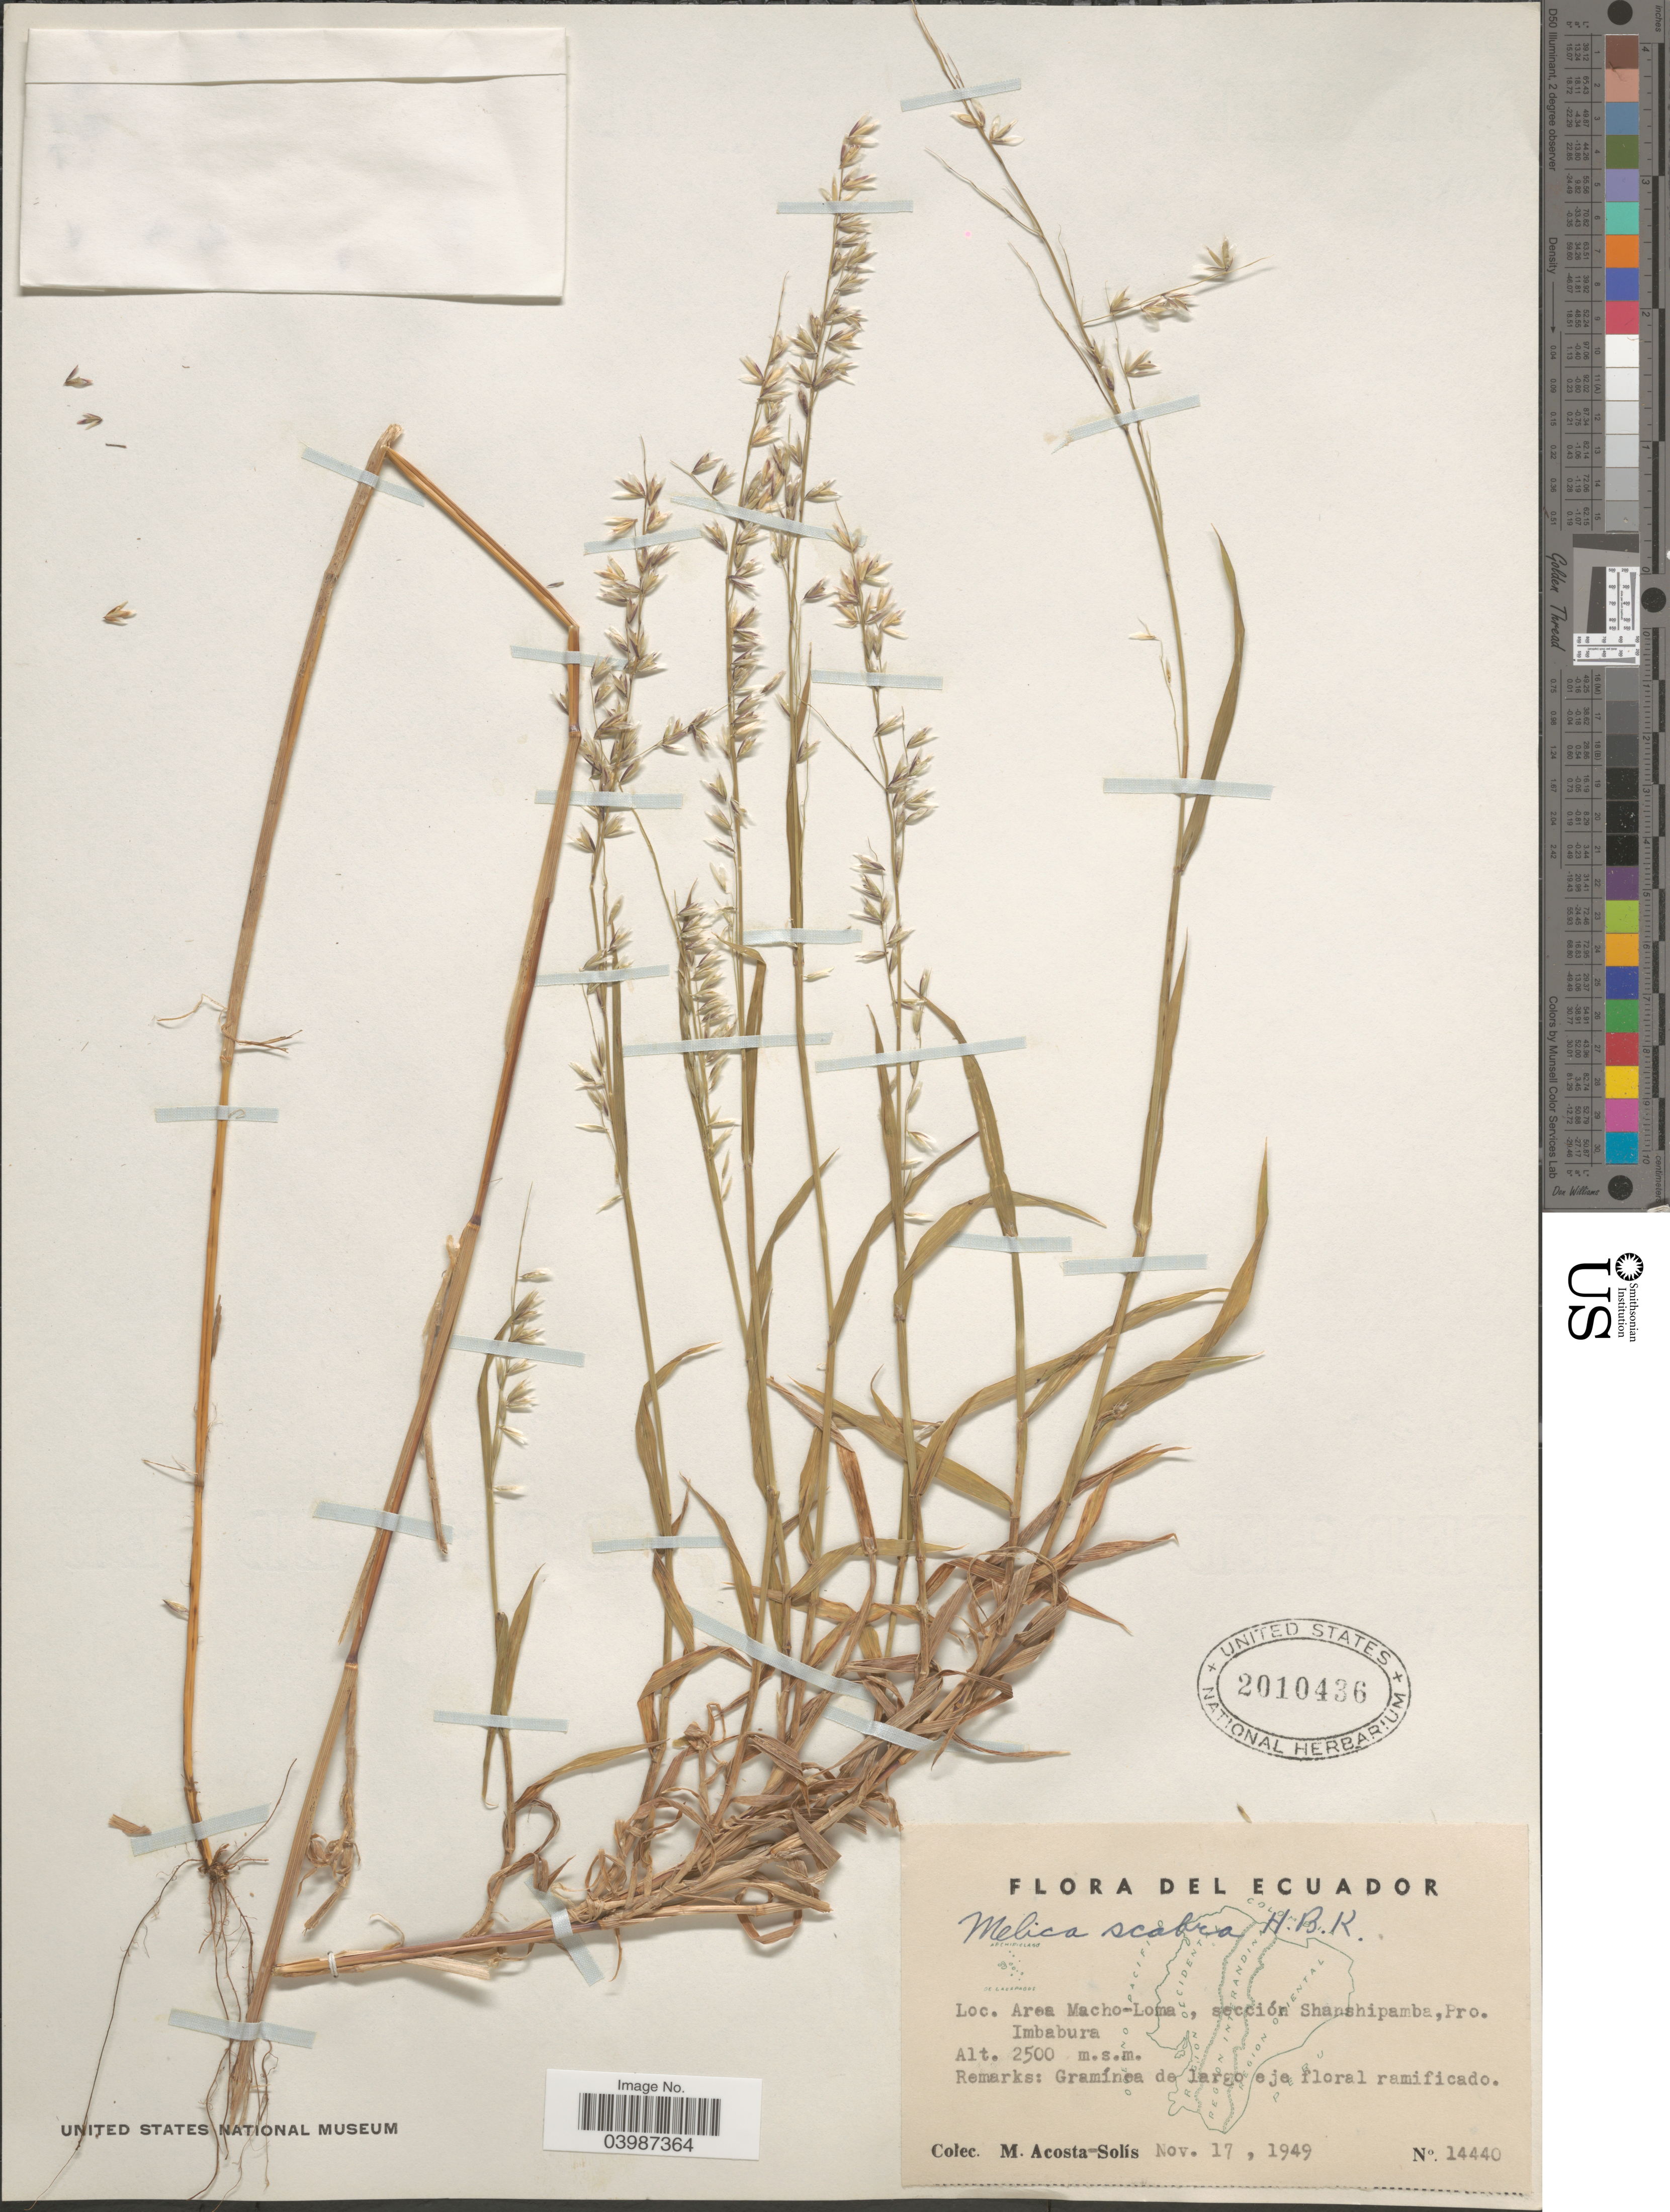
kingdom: Plantae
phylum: Tracheophyta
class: Liliopsida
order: Poales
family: Poaceae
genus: Melica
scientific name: Melica scabra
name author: Kunth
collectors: M. Acosta Solis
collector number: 14440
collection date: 1949-11-17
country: Ecuador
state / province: Imbabura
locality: Area Macho-Loma, sección Shanshipamba.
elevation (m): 2500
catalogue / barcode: US 2010436